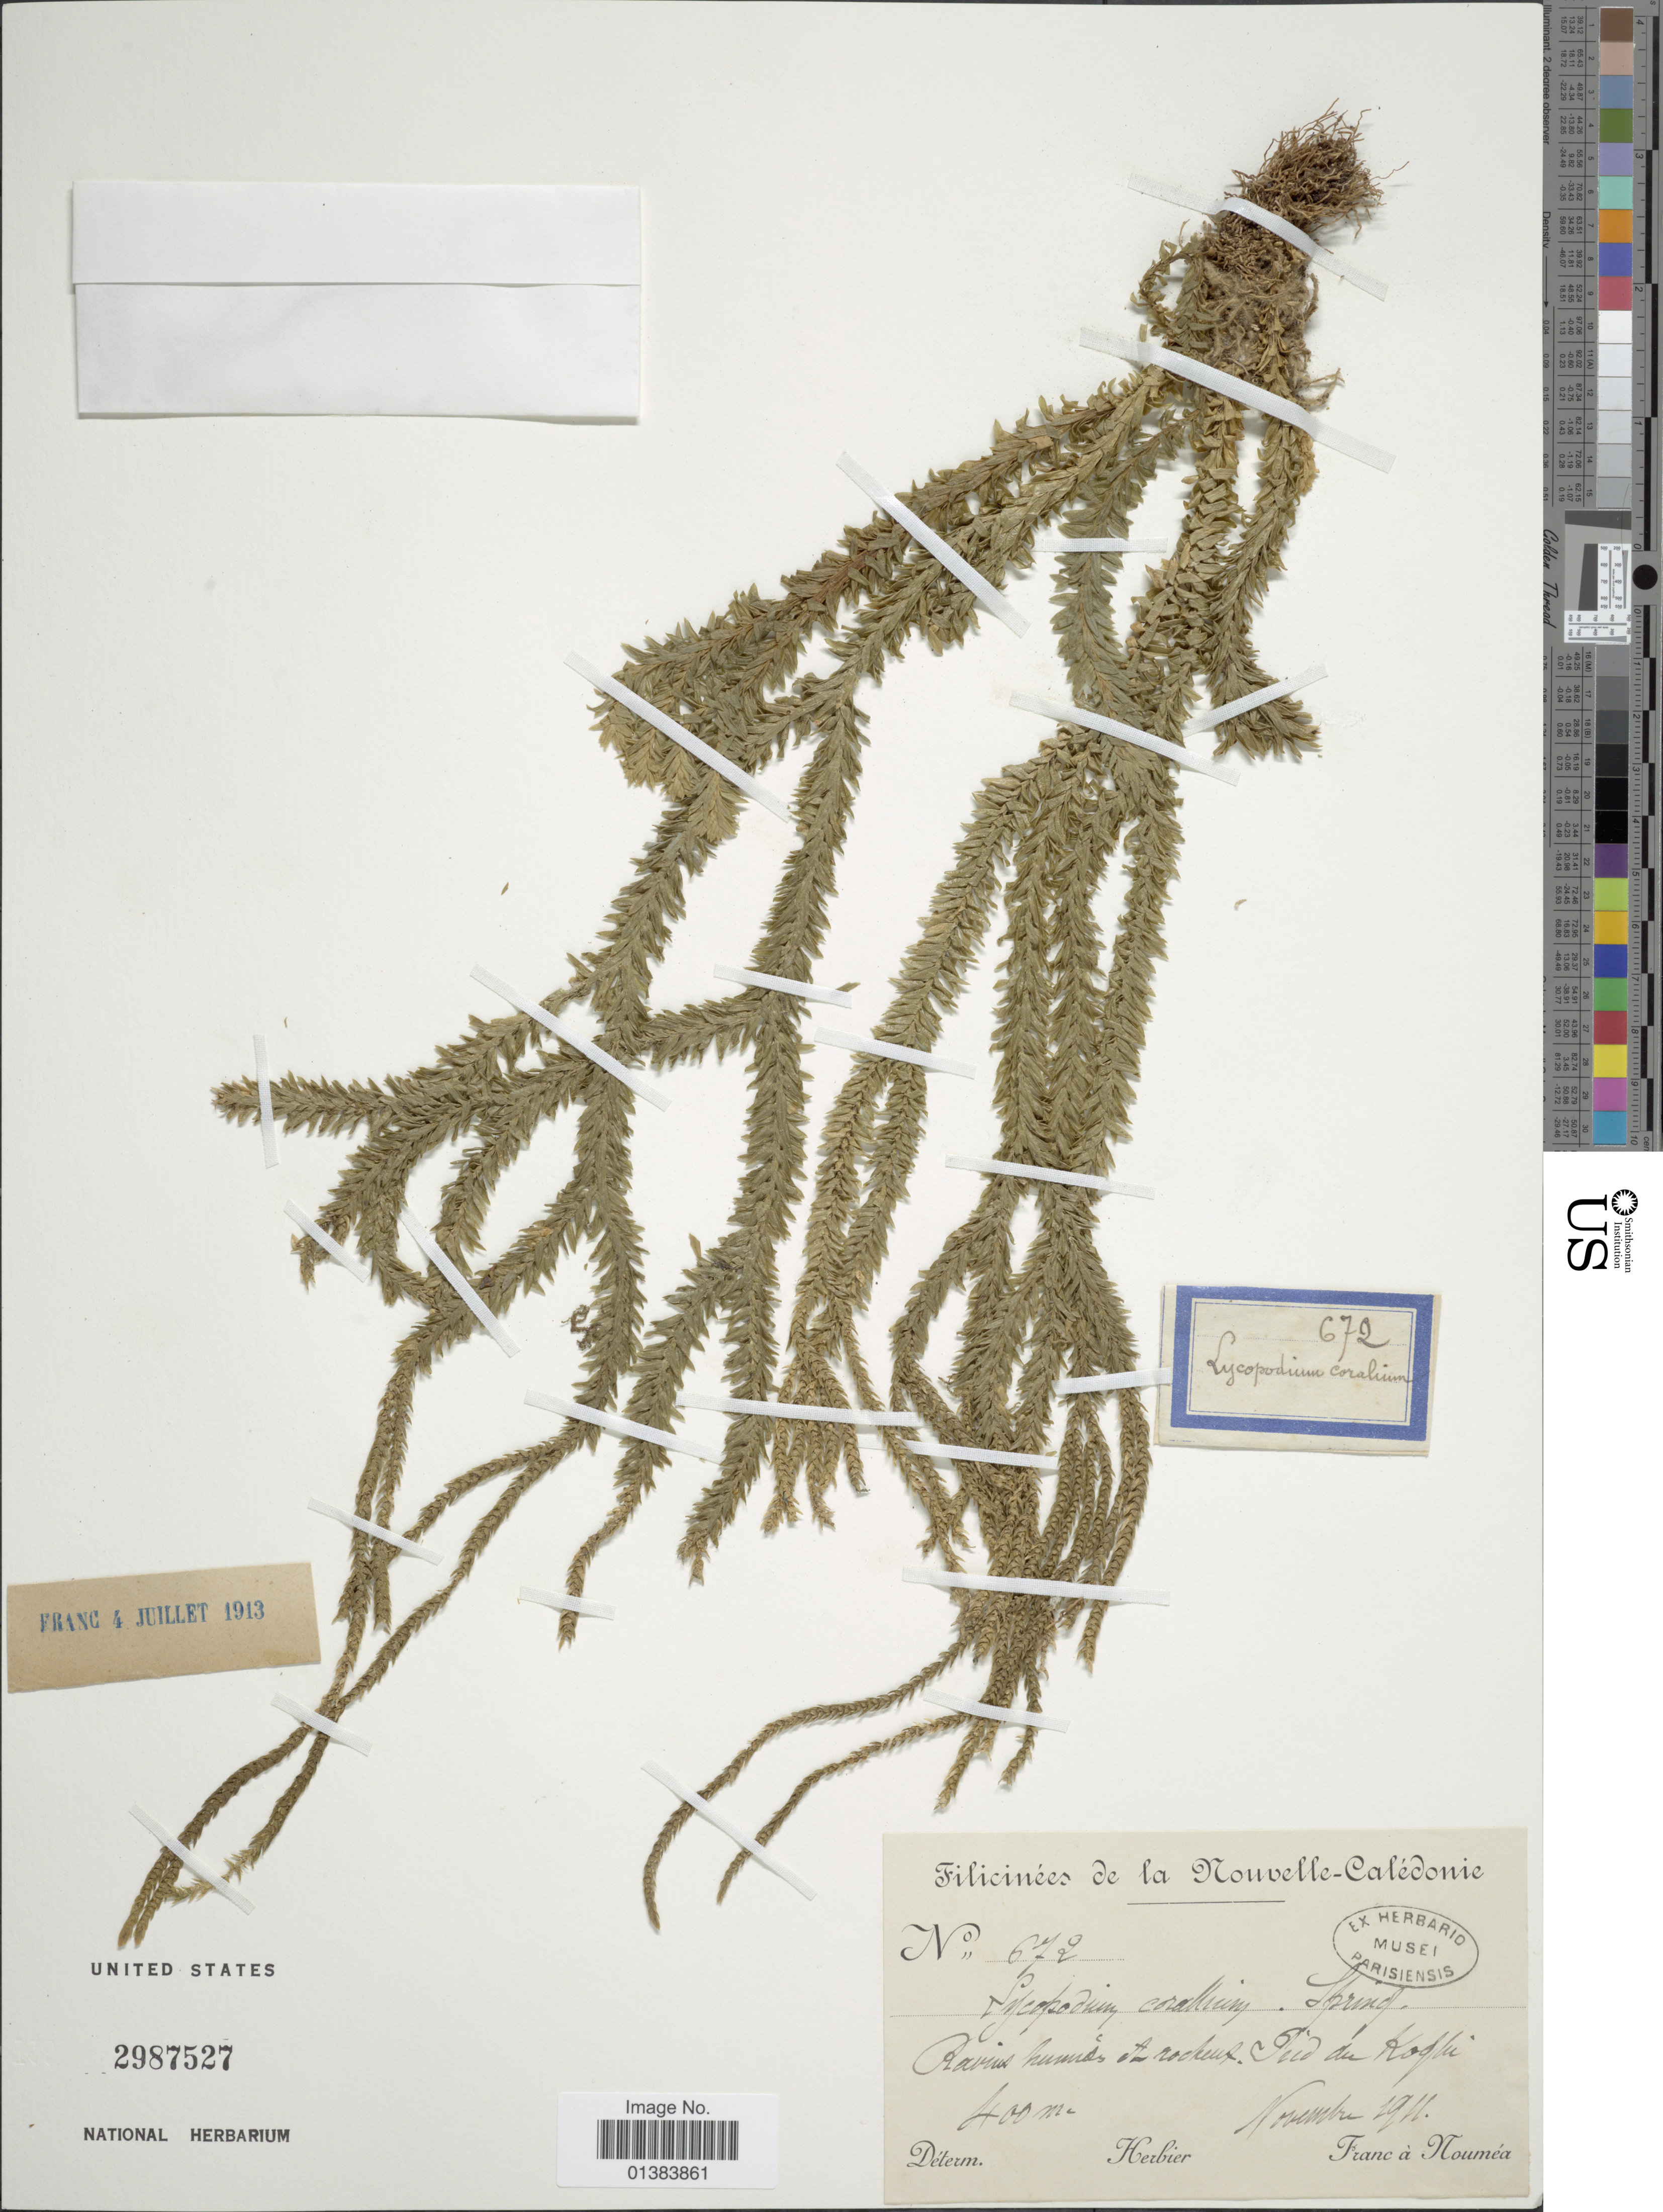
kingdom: Plantae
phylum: Tracheophyta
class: Lycopodiopsida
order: Lycopodiales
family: Lycopodiaceae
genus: Phlegmariurus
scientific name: Phlegmariurus balansae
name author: (Herter) A. R. Field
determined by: Field, A. R.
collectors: Franc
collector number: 672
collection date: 1911-11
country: New Caledonia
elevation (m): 400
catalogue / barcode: US 2987527